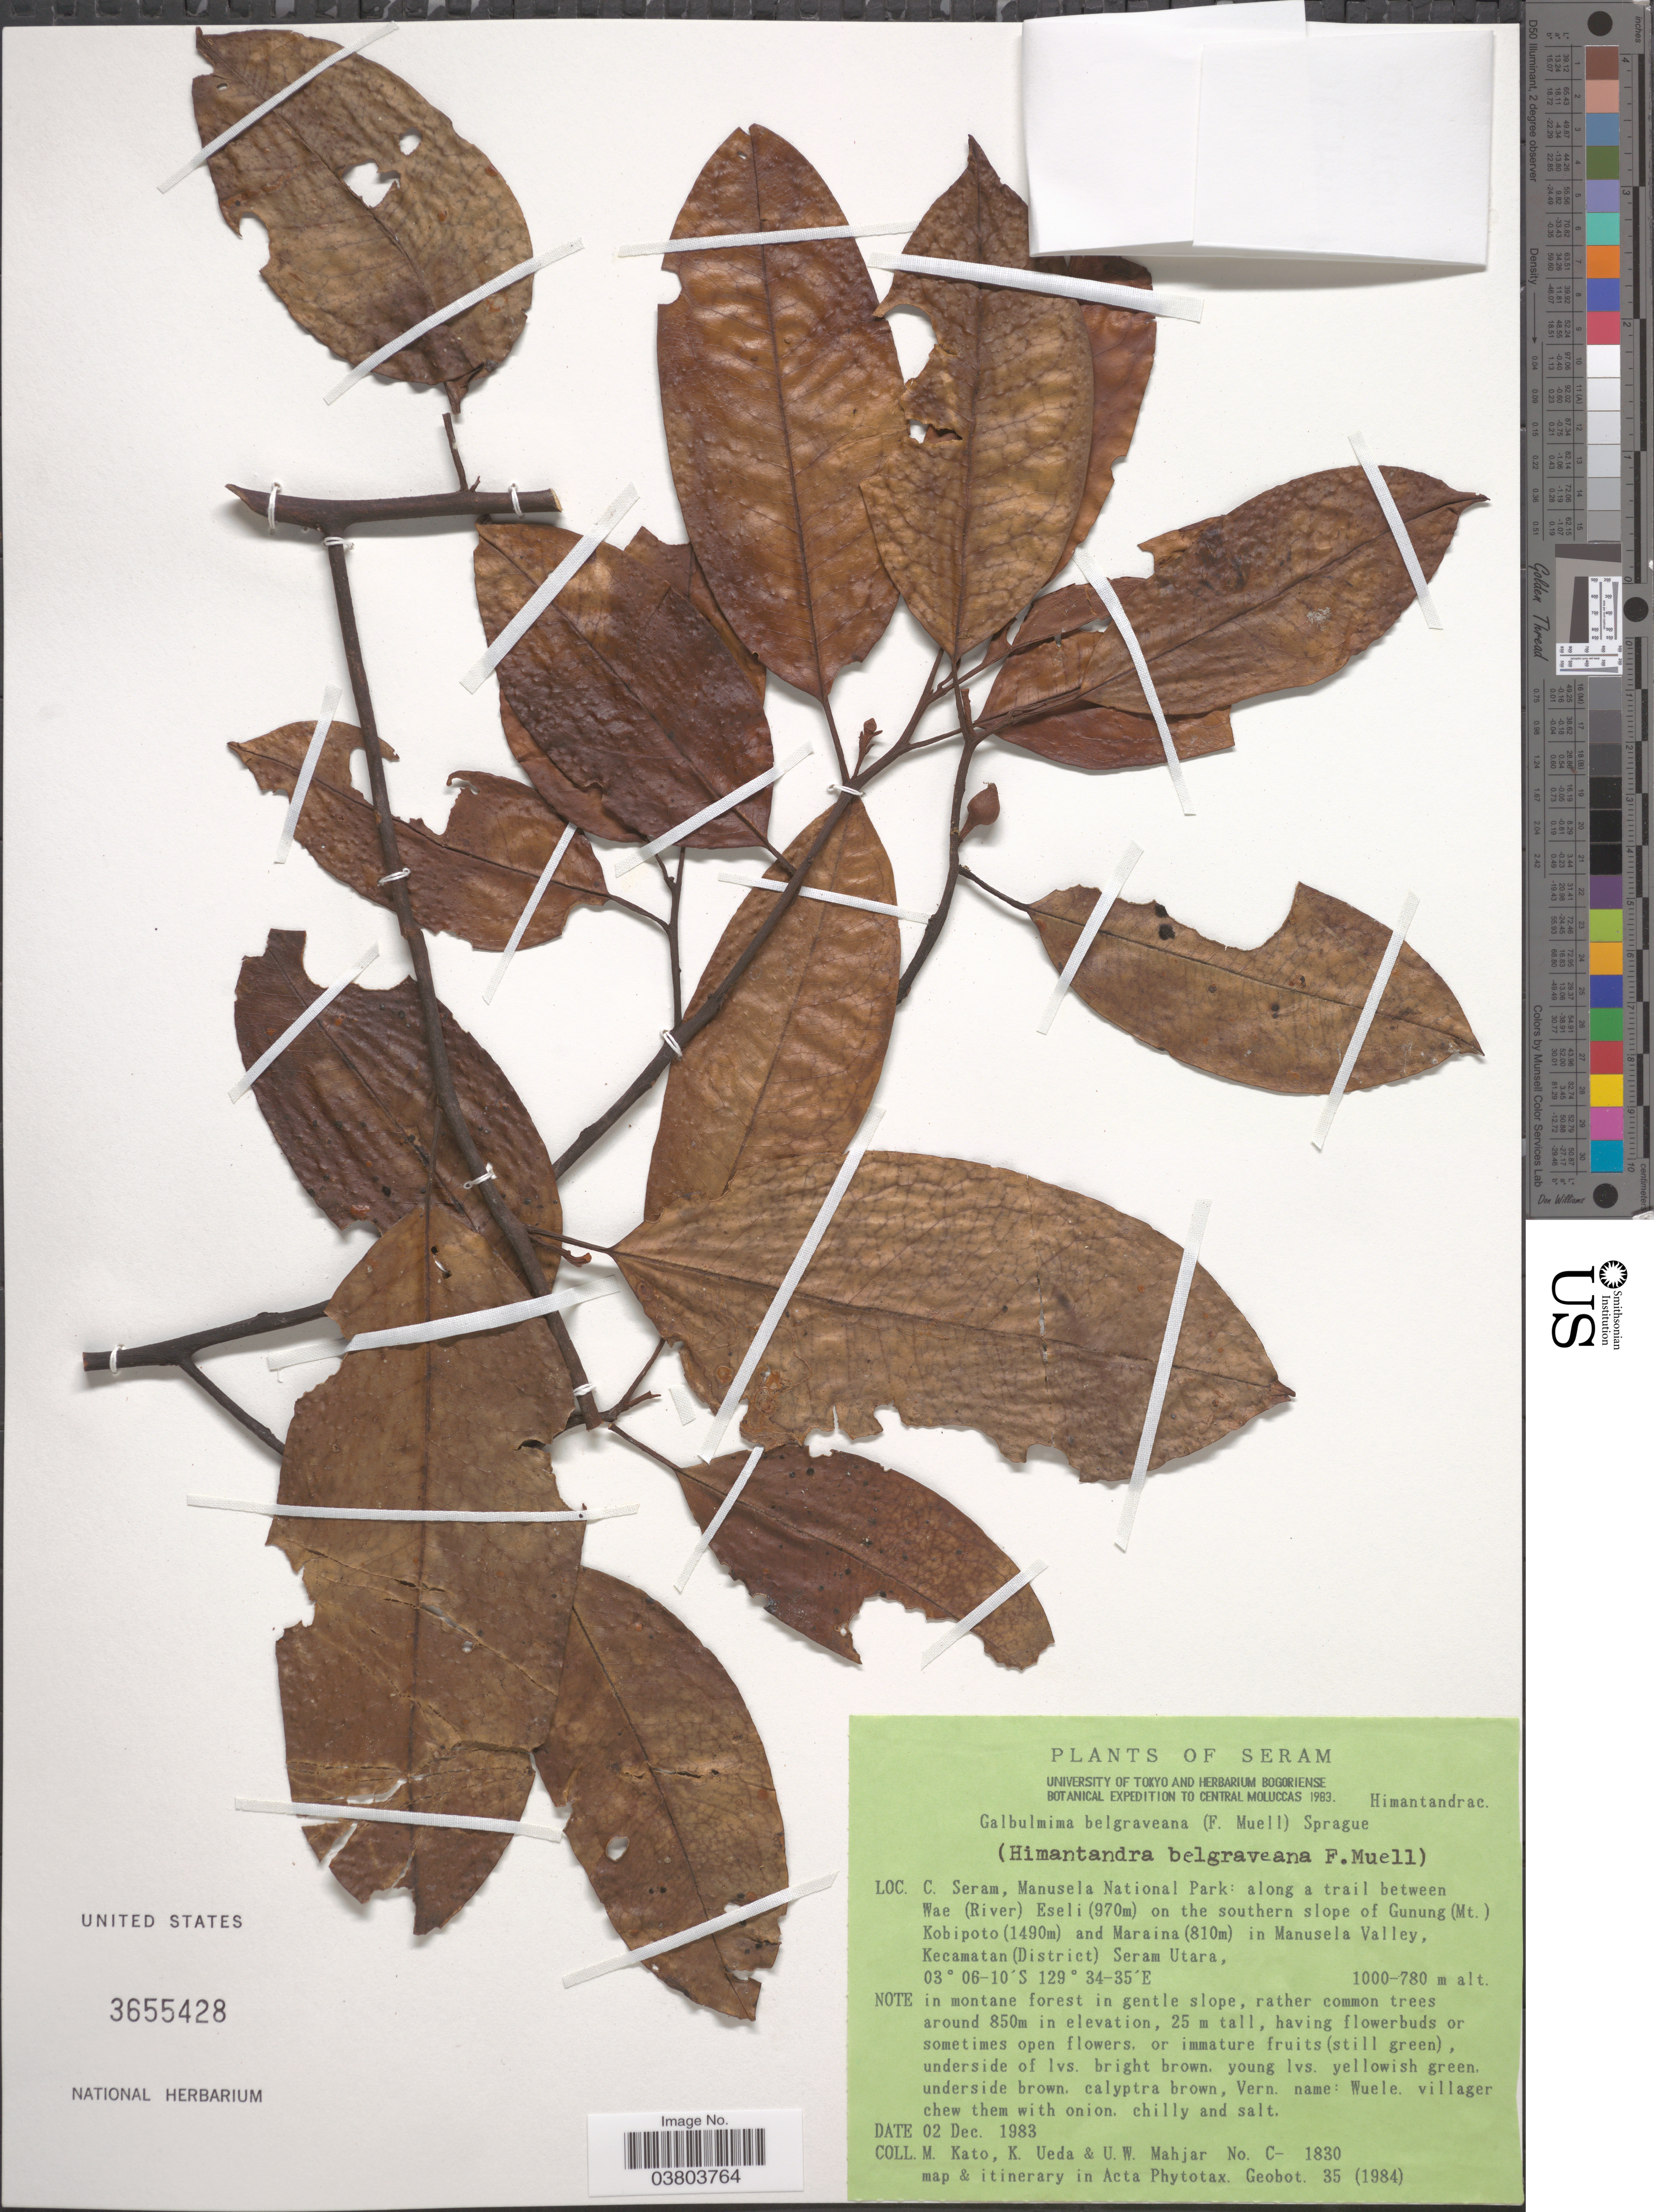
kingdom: Plantae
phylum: Tracheophyta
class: Magnoliopsida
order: Magnoliales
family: Himantandraceae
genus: Galbulimima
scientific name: Galbulimima belgraveana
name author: (F. Muell.) Sprague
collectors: M. Kato, K. Ueda & U.W. Mahjar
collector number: C-1830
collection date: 1983-12-02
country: Indonesia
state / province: Maluku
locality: Seram. C. Seram, Manusela National Park: along a trail between Wae (River) Eseli on the southern slope of Gunung (Mt.) Kobipoto and Maraina in Manusela Valley, Kecamatan (District) Seram Utara.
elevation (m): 780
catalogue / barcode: US 3655428